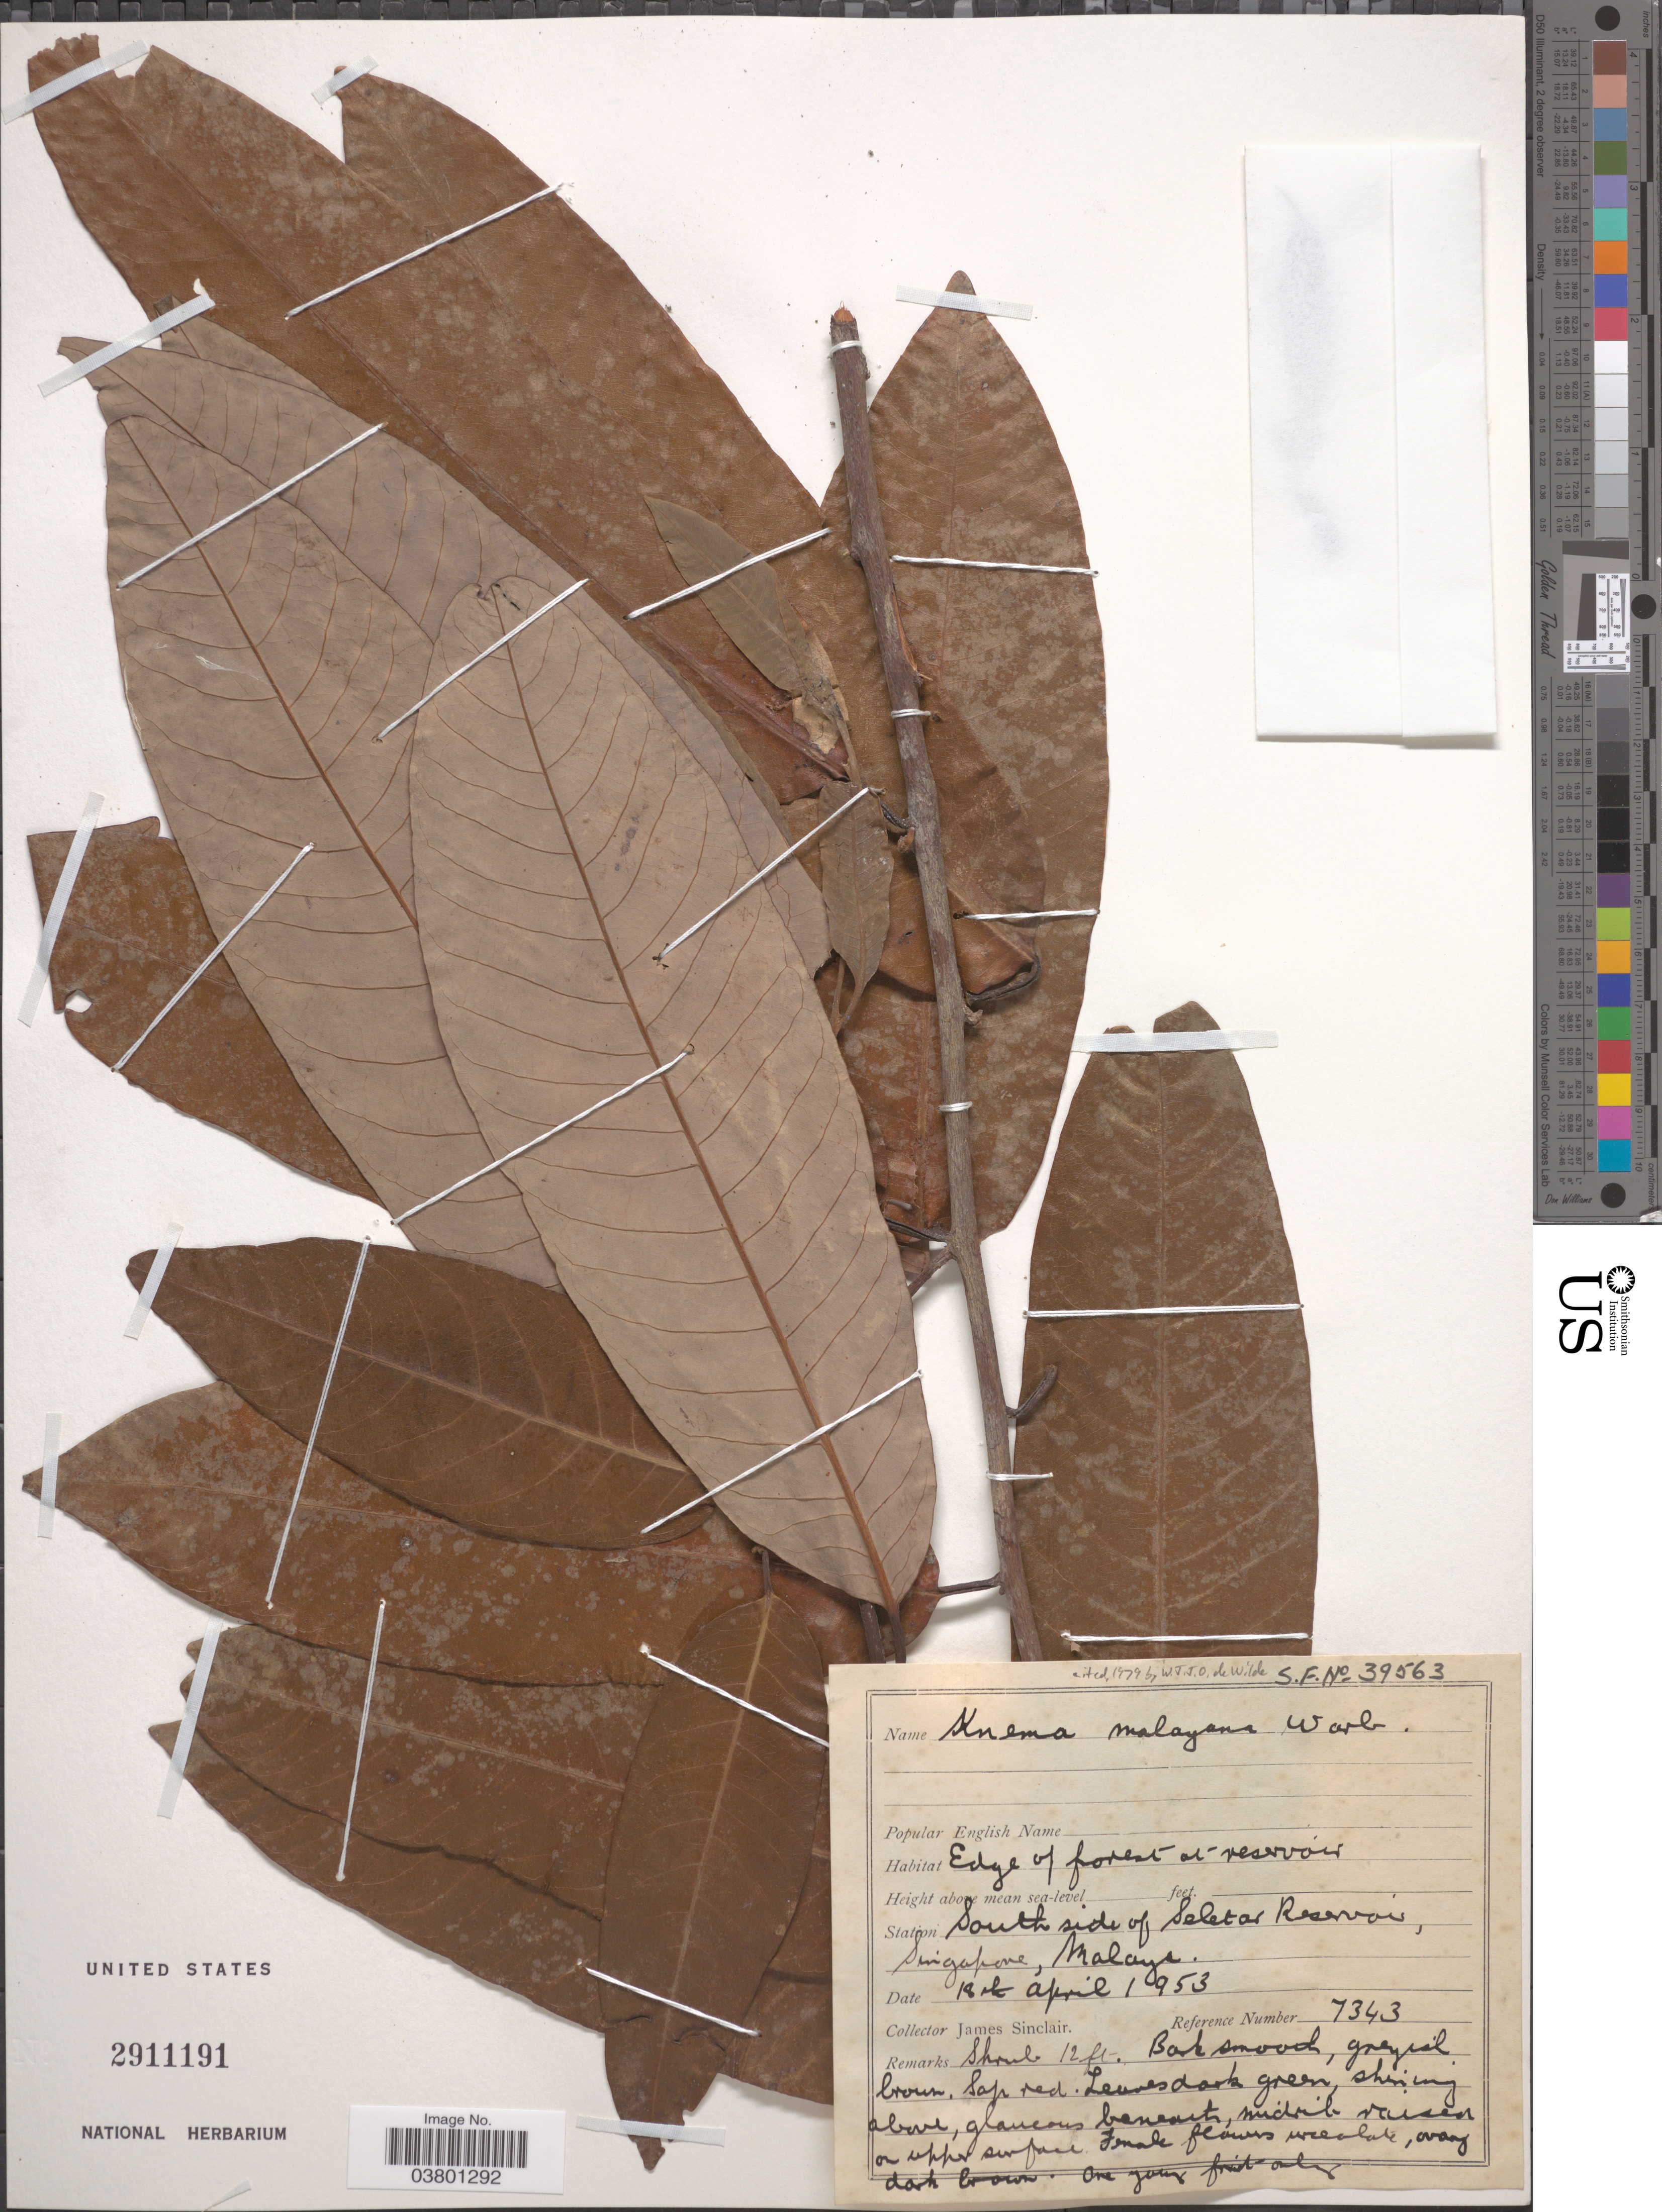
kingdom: Plantae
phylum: Tracheophyta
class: Magnoliopsida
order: Magnoliales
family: Myristicaceae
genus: Knema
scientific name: Knema malayana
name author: Warb.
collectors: J. Sinclair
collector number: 7343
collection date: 1953-04-18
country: Singapore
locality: Station South side of Seletar Reservoir, Malaya.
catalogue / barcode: US 2911191